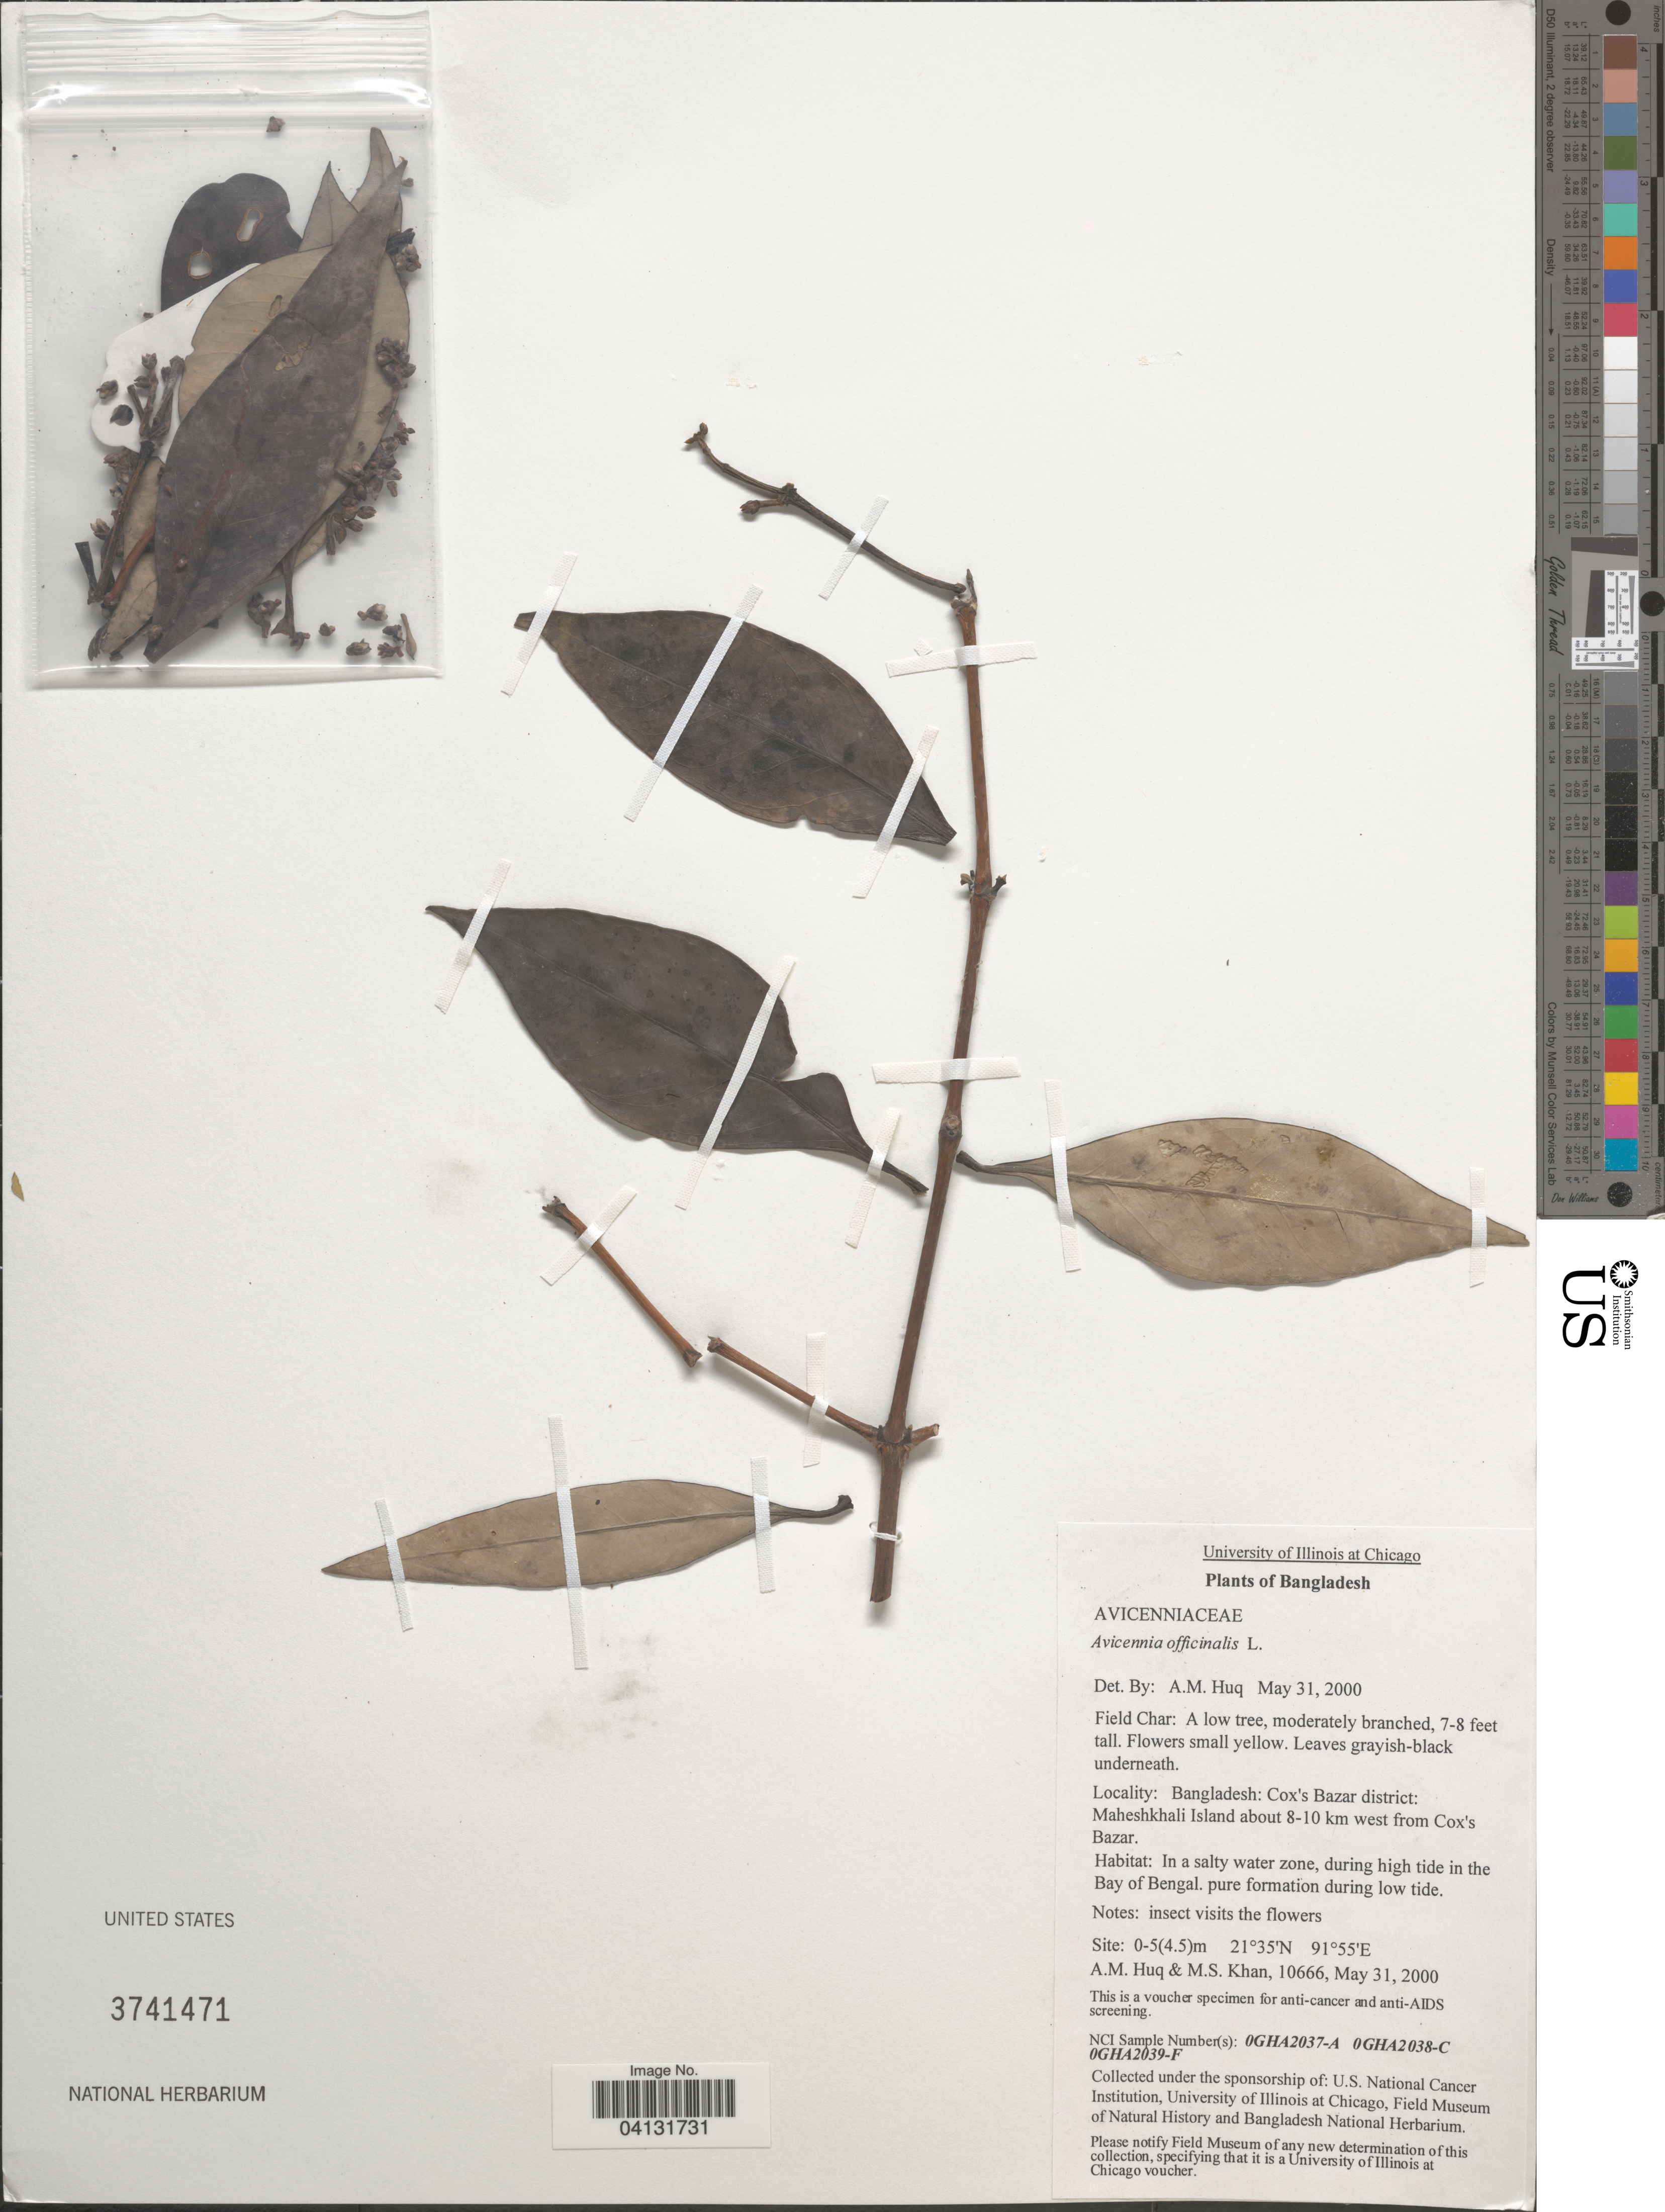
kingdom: Plantae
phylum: Tracheophyta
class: Magnoliopsida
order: Lamiales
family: Acanthaceae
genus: Avicennia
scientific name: Avicennia officinalis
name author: L.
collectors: A. M. Huq & M. Khan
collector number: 10666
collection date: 2000-05-31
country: Bangladesh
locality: Cox's Bazar district: Maheshkhali Island about 8-10 km west from Cox's Bazar. In a salty water zone, during high tide in the Bay of Bengal.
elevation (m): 0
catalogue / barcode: US 3741471